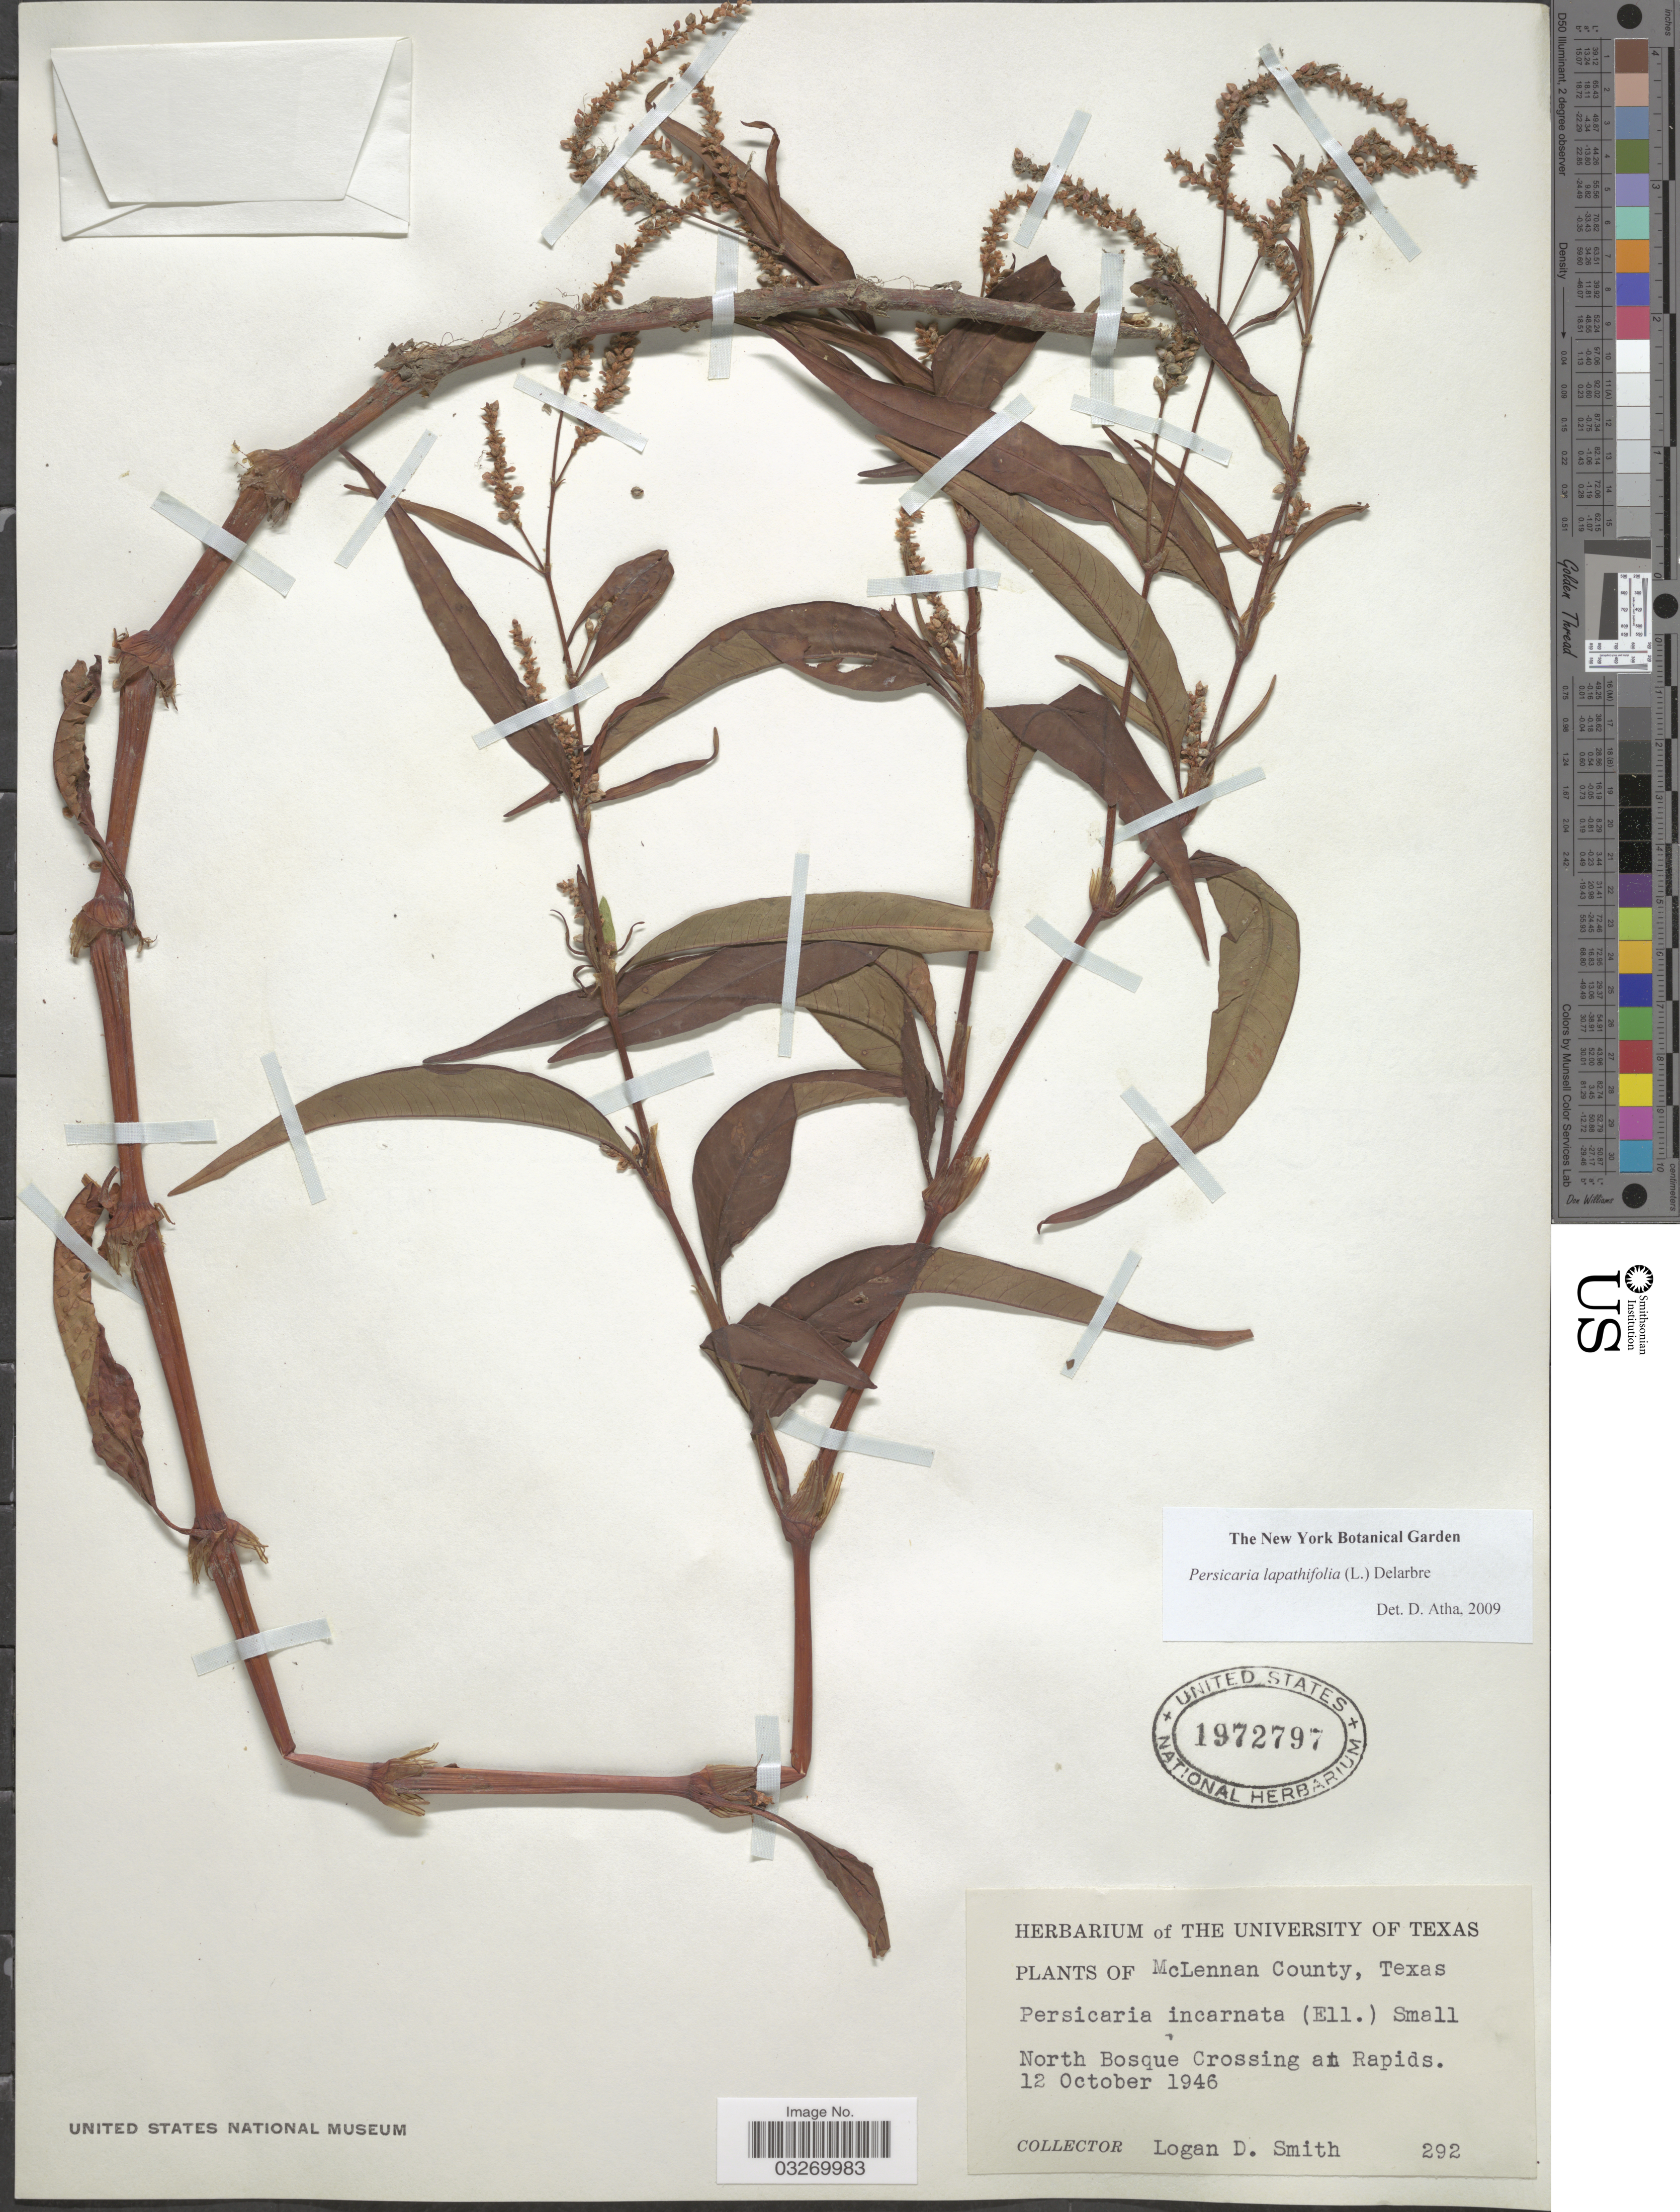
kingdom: Plantae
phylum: Tracheophyta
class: Magnoliopsida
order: Caryophyllales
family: Polygonaceae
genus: Persicaria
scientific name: Persicaria lapathifolia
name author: (L.) Delarbre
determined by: Atha, D. E.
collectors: L. Smith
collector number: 292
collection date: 1946-10-12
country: United States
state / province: Texas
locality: McLennan County. North Bosque Crossing at Rapids.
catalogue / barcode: US 1972797